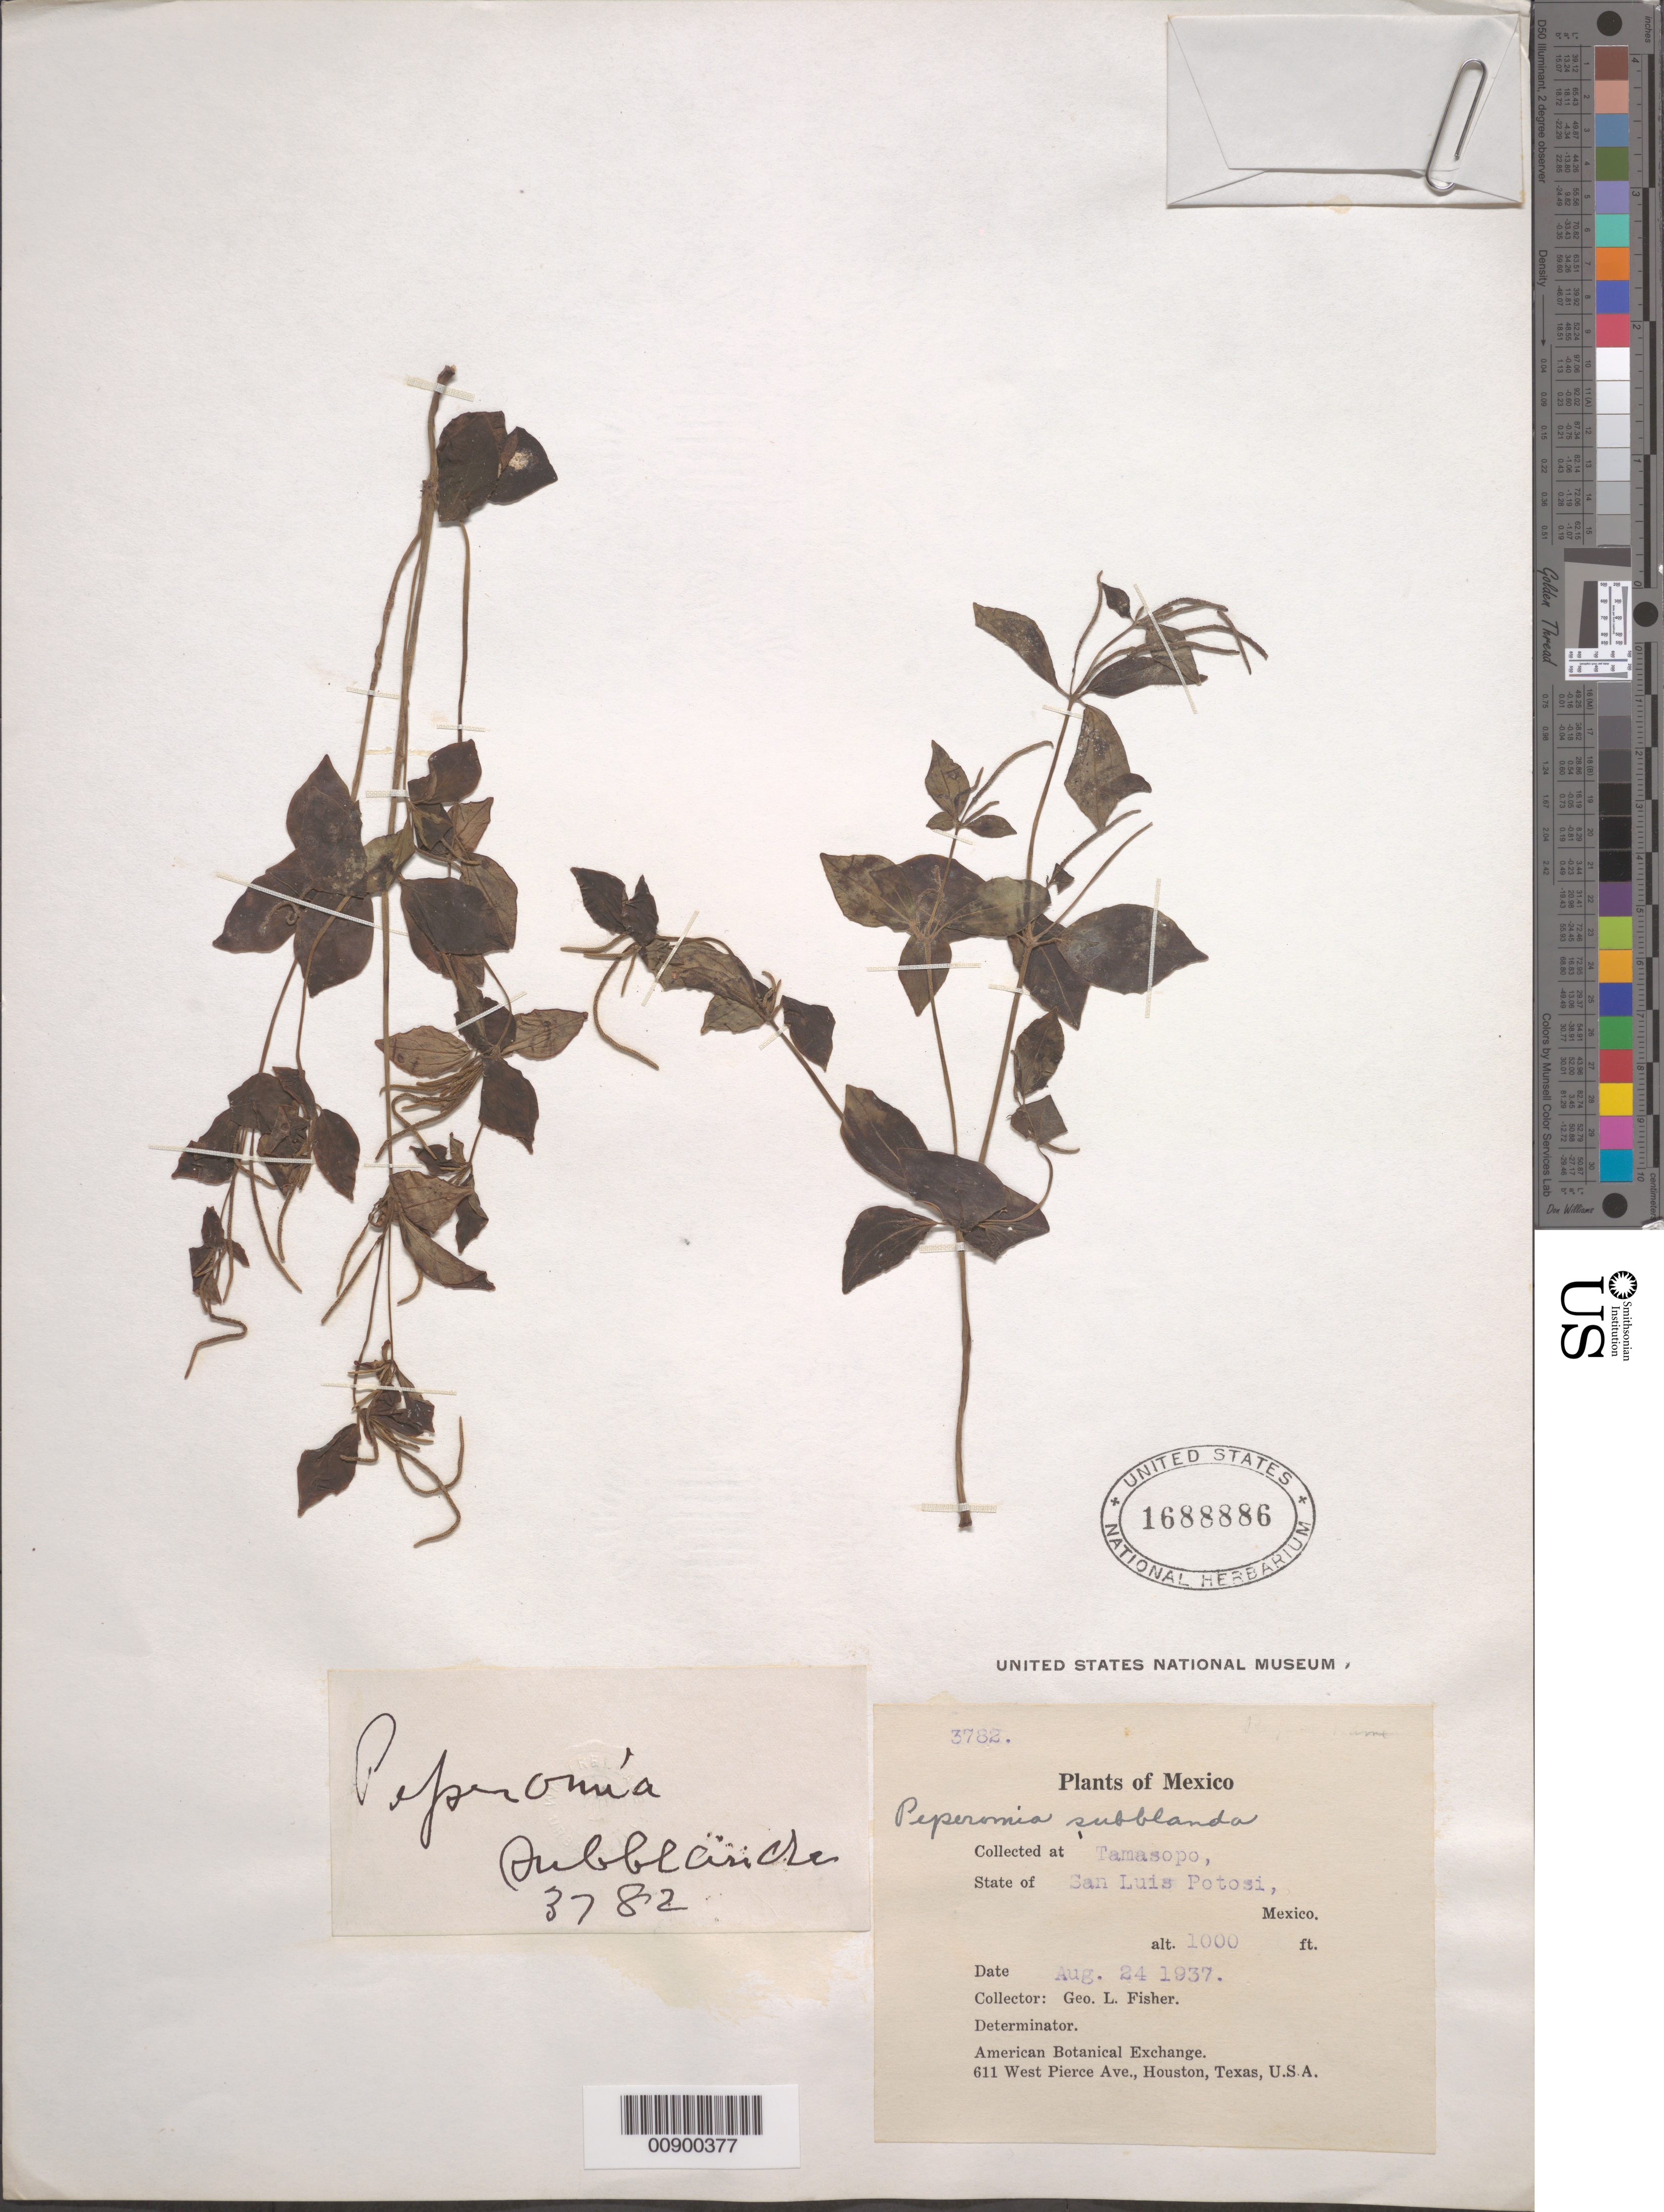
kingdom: Plantae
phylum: Tracheophyta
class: Magnoliopsida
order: Piperales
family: Piperaceae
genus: Peperomia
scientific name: Peperomia subblanda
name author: C. DC.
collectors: G. L. Fisher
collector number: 3782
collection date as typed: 24 Aug 1937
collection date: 1937-08-24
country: Mexico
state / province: San Luis Potosí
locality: Tamasopo, San Luis Potosí.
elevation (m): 305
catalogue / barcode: US 1688886